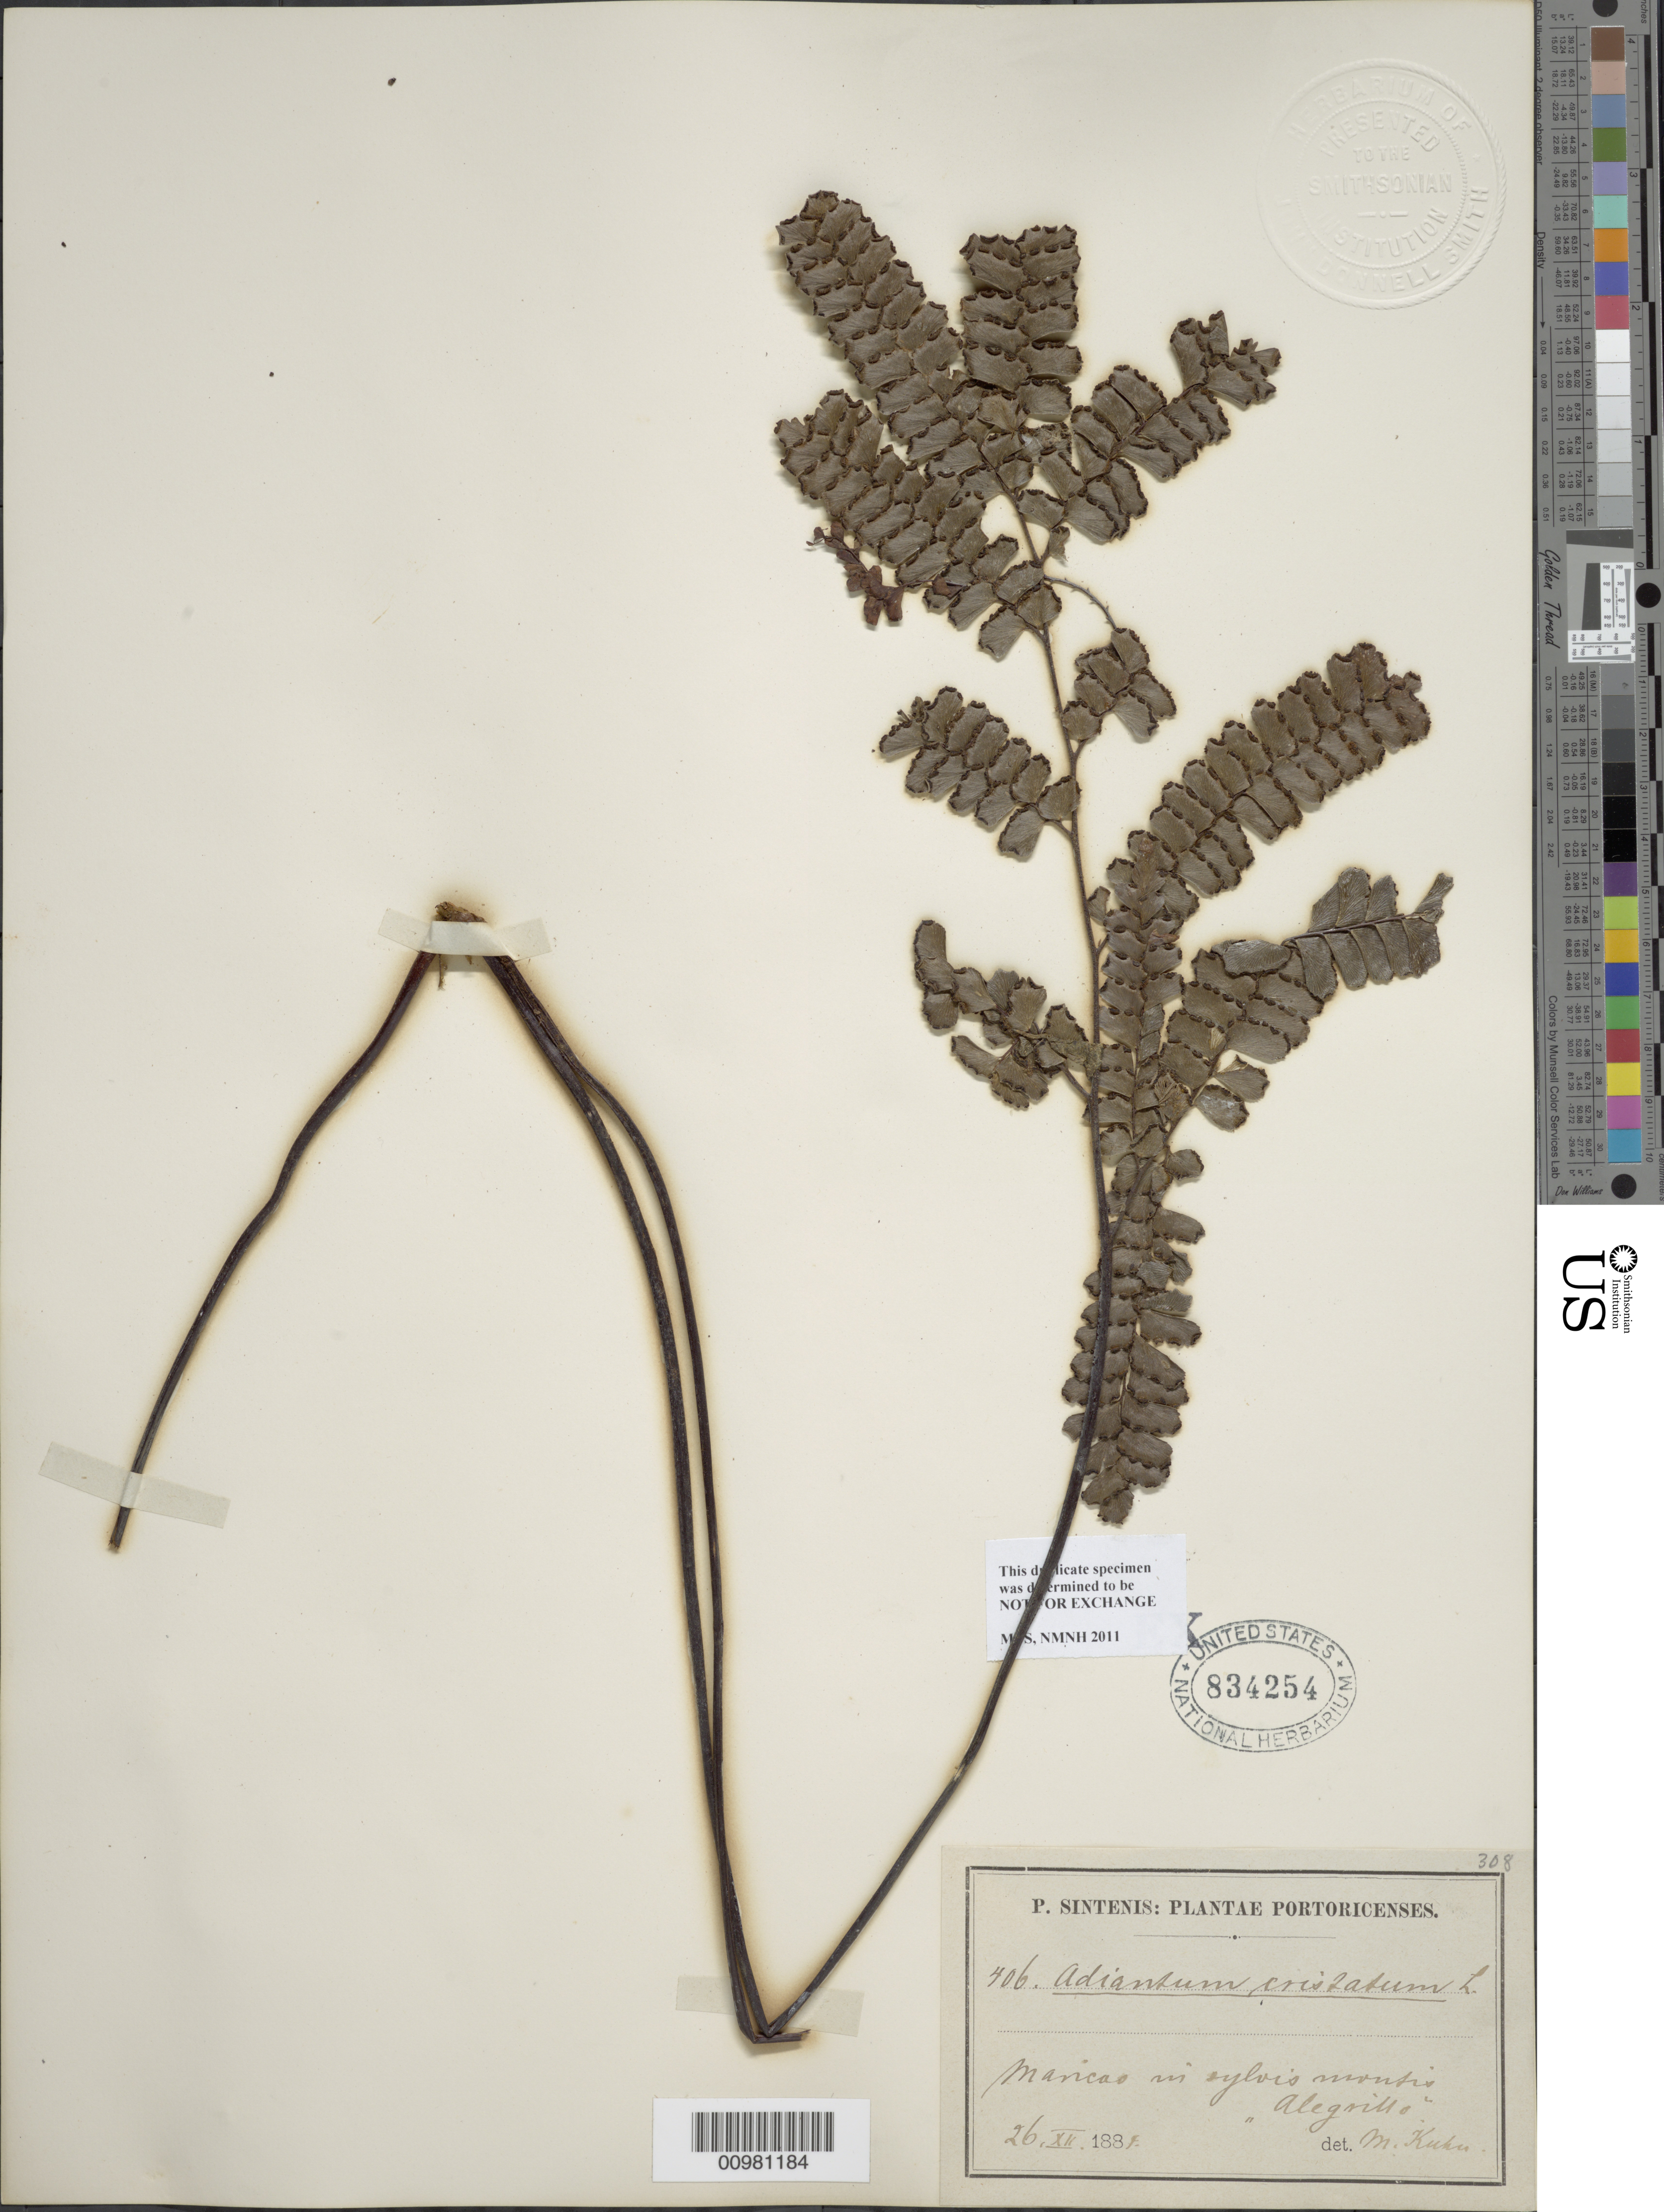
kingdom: Plantae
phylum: Tracheophyta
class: Polypodiopsida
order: Polypodiales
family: Pteridaceae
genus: Adiantum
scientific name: Adiantum pyramidale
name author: (L.) Willd.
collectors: P. Sintenis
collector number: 406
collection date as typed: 26 Dec 1884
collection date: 1884-12-26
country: Puerto Rico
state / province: Maricao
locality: Maricao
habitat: In monte Alegrillo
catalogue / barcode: US 834254